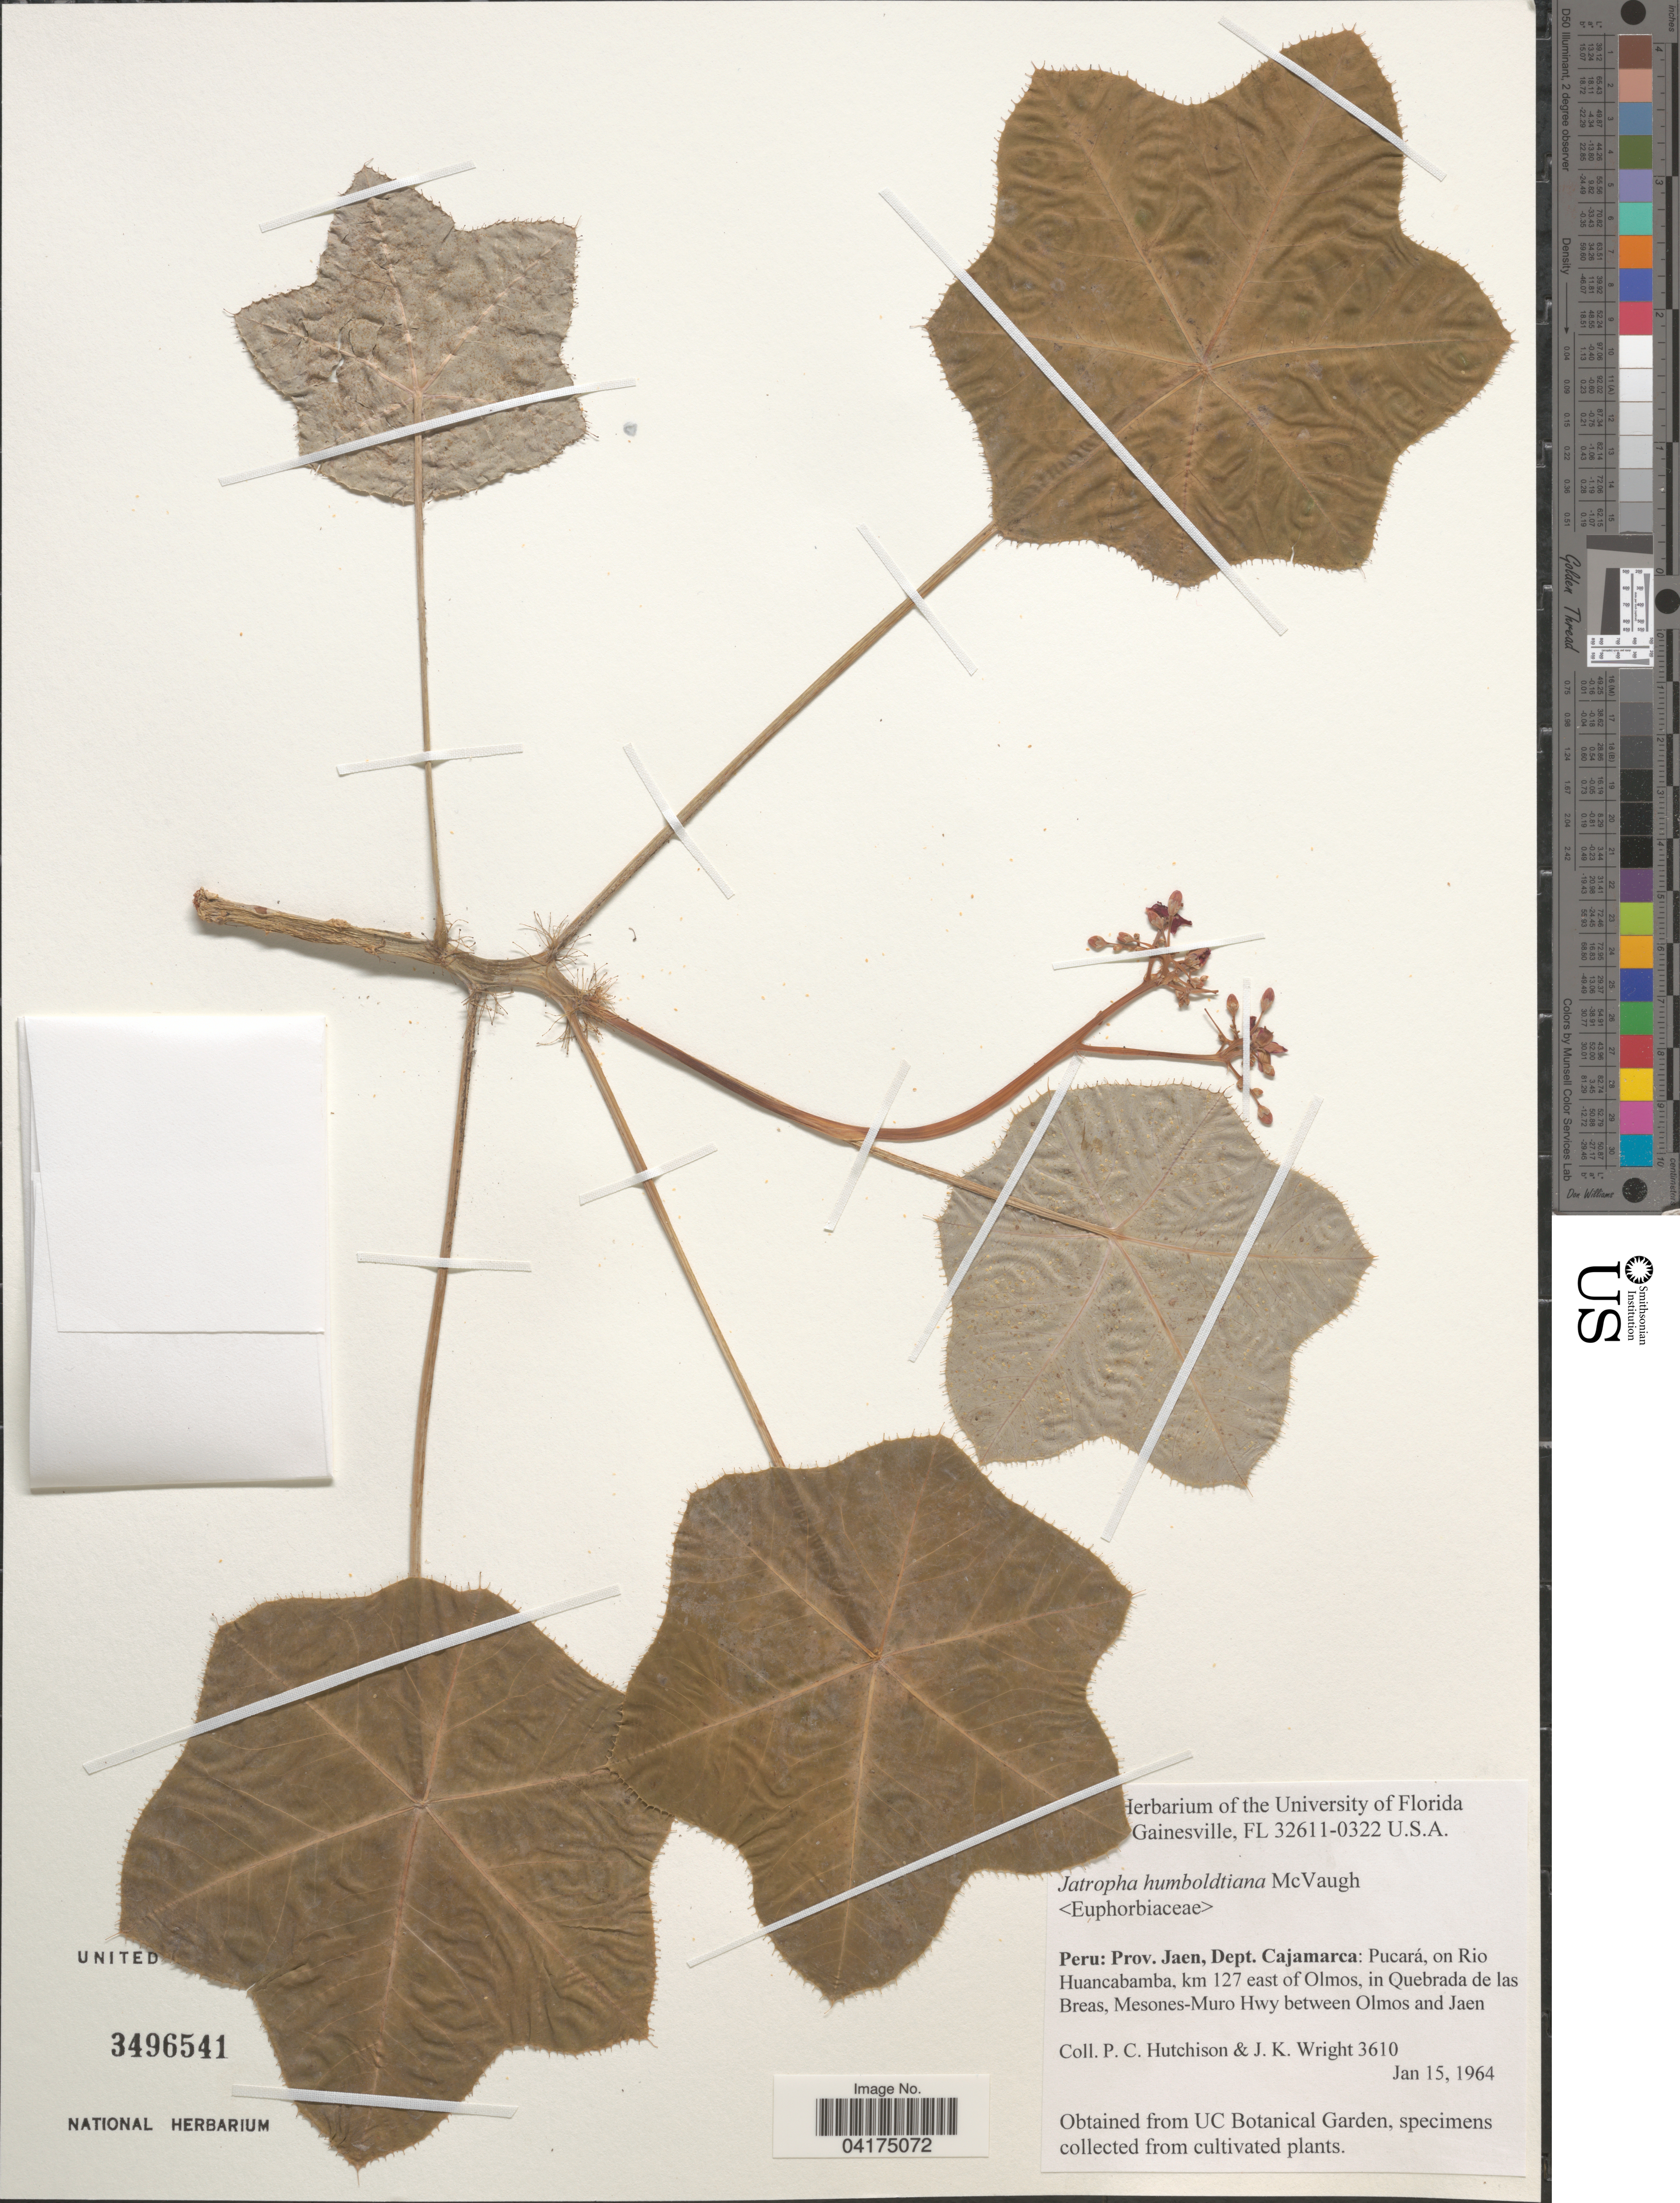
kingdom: Plantae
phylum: Tracheophyta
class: Magnoliopsida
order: Malpighiales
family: Euphorbiaceae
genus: Jatropha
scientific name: Jatropha humboldtiana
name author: McVaugh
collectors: P. C. Hutchison & J. K. Wright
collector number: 3610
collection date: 1964-01-15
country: Peru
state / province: Cajamarca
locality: Prov. Jaen, Dept. Cajamarca: Pucará, on Rio Huancabamba, km 127 east of Olmos, in Quebrada de las Breas, Mesones-Muro Hwy between Olmos and Jaen. Collected from cultivated plants [unsure placement].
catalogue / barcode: US 3496541